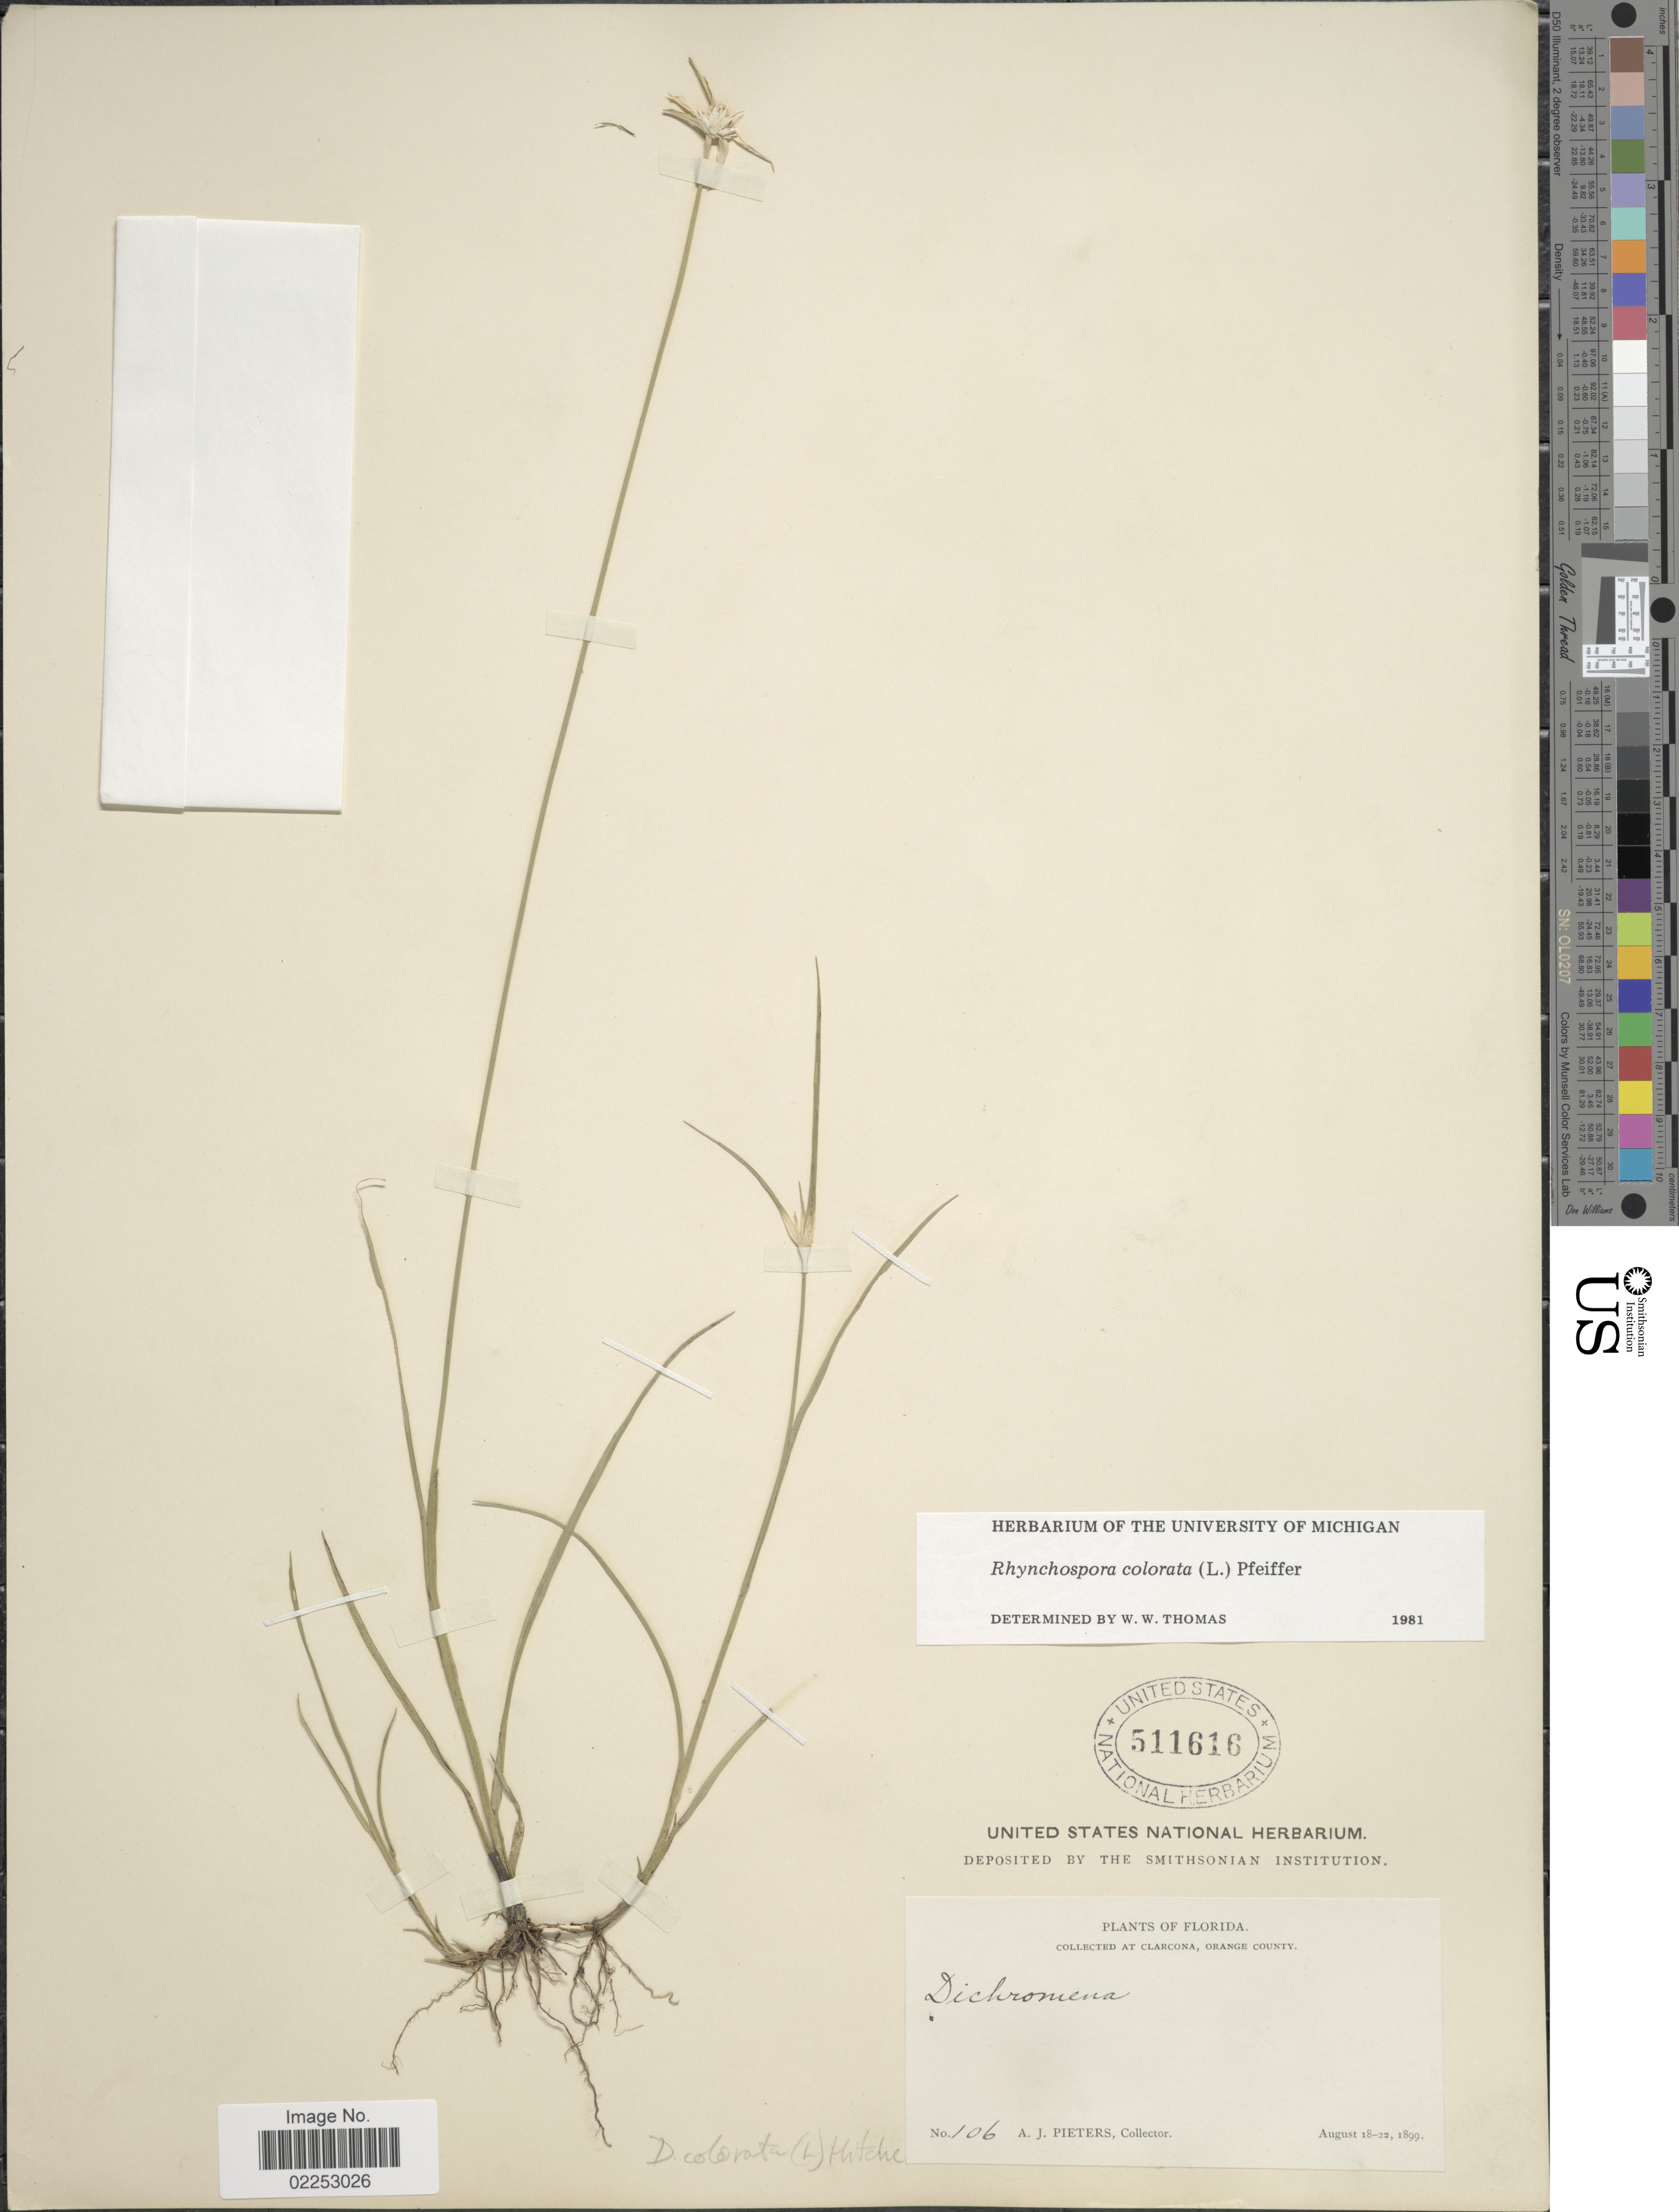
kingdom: Plantae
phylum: Tracheophyta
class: Liliopsida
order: Poales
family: Cyperaceae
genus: Rhynchospora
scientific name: Rhynchospora colorata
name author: (L.) H. Pfeiff.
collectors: A. Pieters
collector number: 106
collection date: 1899-08-18/1899-08-22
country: United States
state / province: Florida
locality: Clarcona, Orange County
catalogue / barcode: US 511616